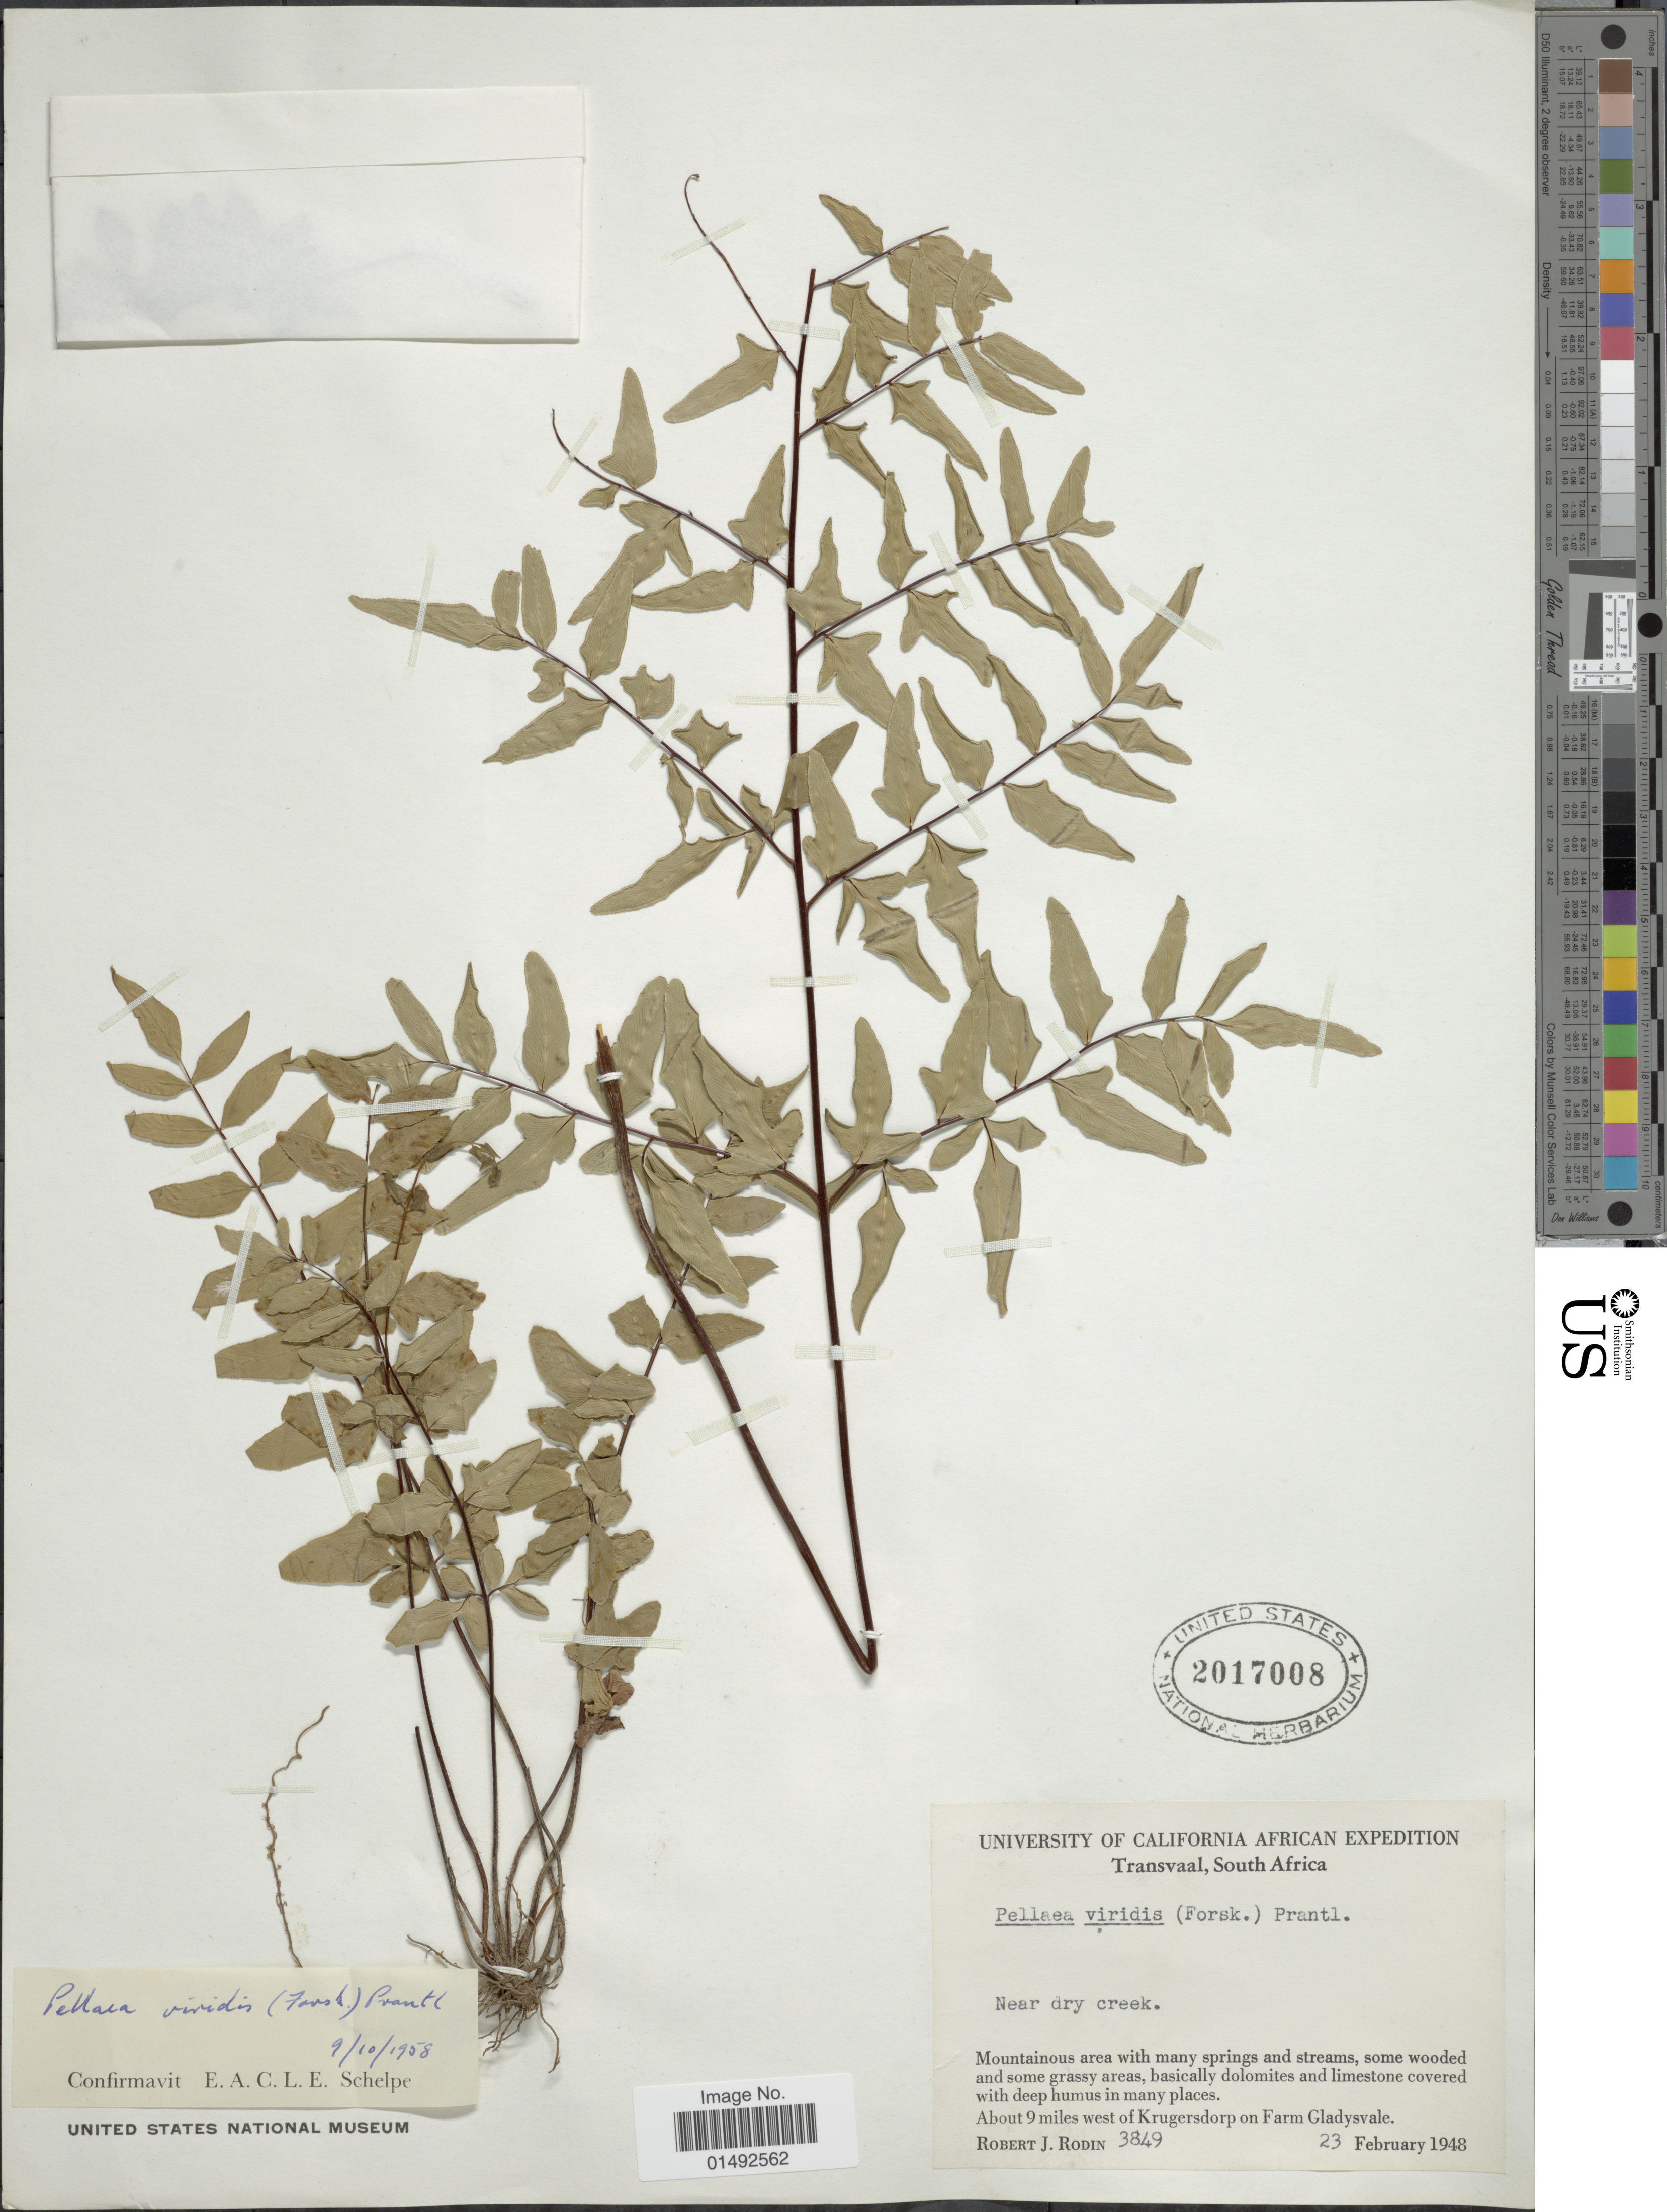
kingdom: Plantae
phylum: Tracheophyta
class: Polypodiopsida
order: Polypodiales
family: Pteridaceae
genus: Pellaea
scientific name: Pellaea viridis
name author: (Forssk.) Prantl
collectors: R. J. Rodin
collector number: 3849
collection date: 1948-02-23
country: South Africa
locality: Transvaal, About 9 miles west Krugersdorp on farm Gladysvale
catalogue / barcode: US 2017008